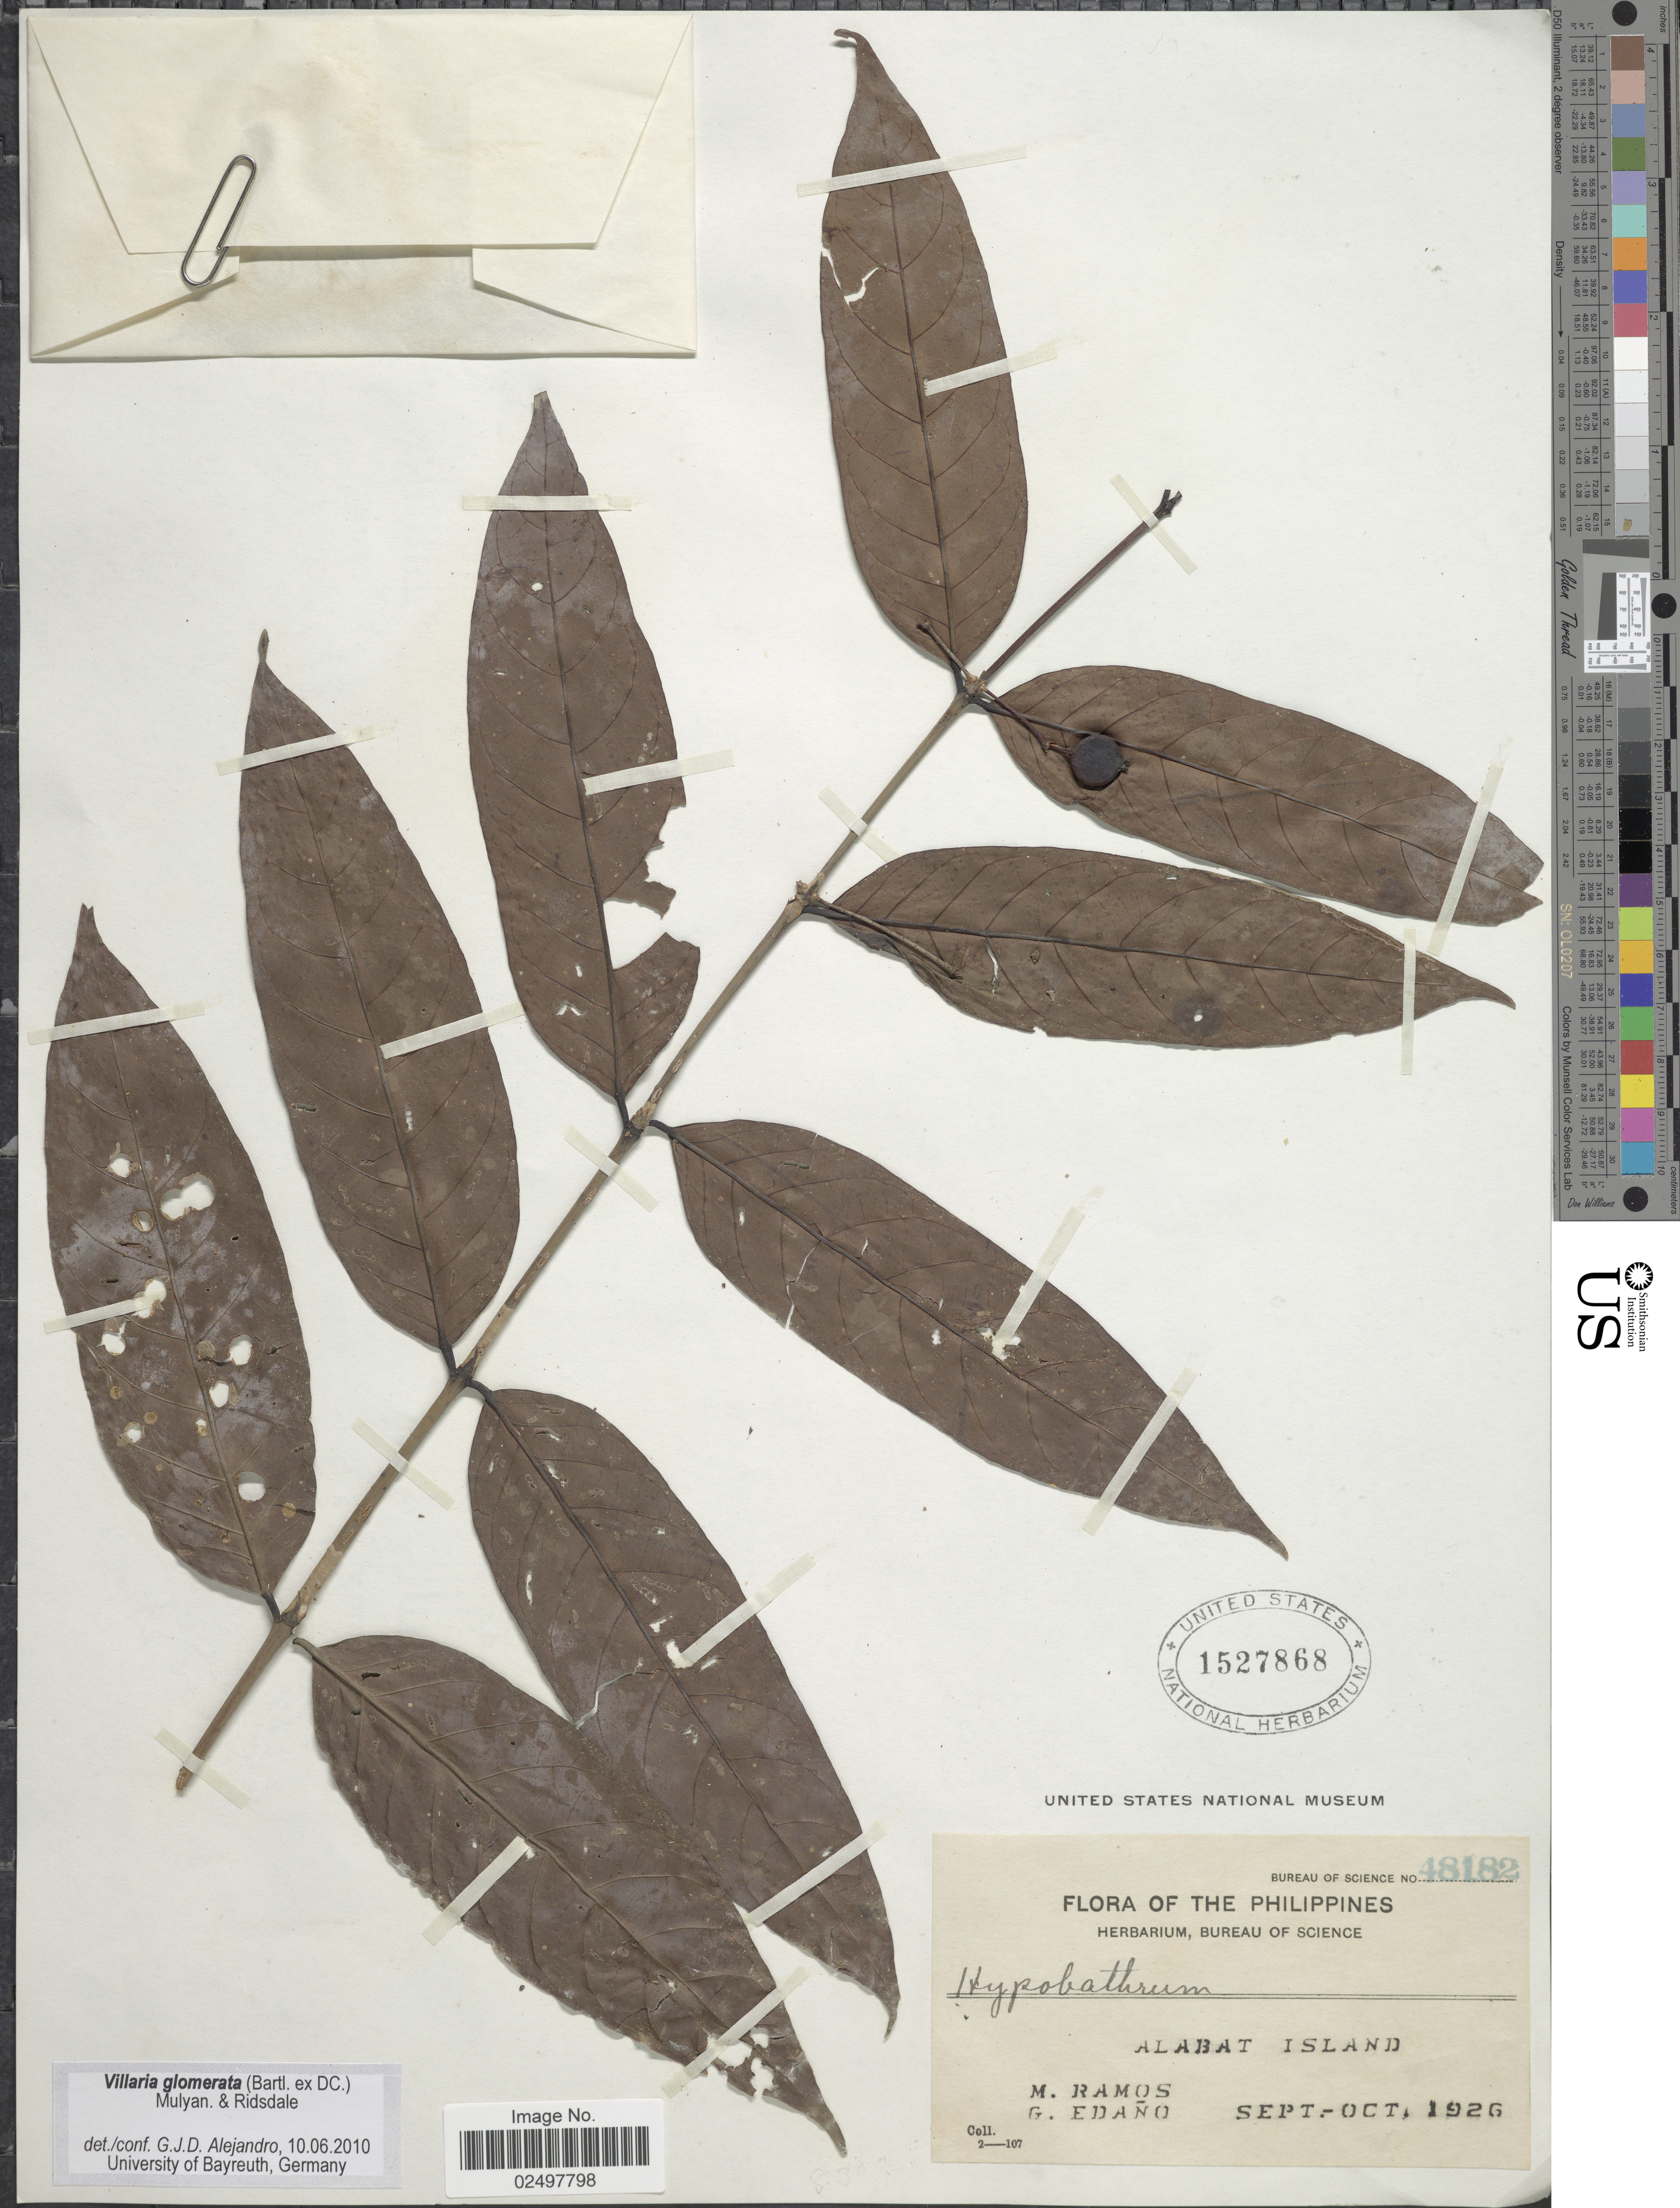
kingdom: Plantae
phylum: Tracheophyta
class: Magnoliopsida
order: Gentianales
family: Rubiaceae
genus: Villaria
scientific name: Villaria glomerata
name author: (Bartl. ex DC.) Mulyan. & Ridsdale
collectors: M. Ramos & G. Edaño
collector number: Bureau of Science 48182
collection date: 1926-09/1926-10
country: Philippines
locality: Alabat Island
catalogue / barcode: US 1527868